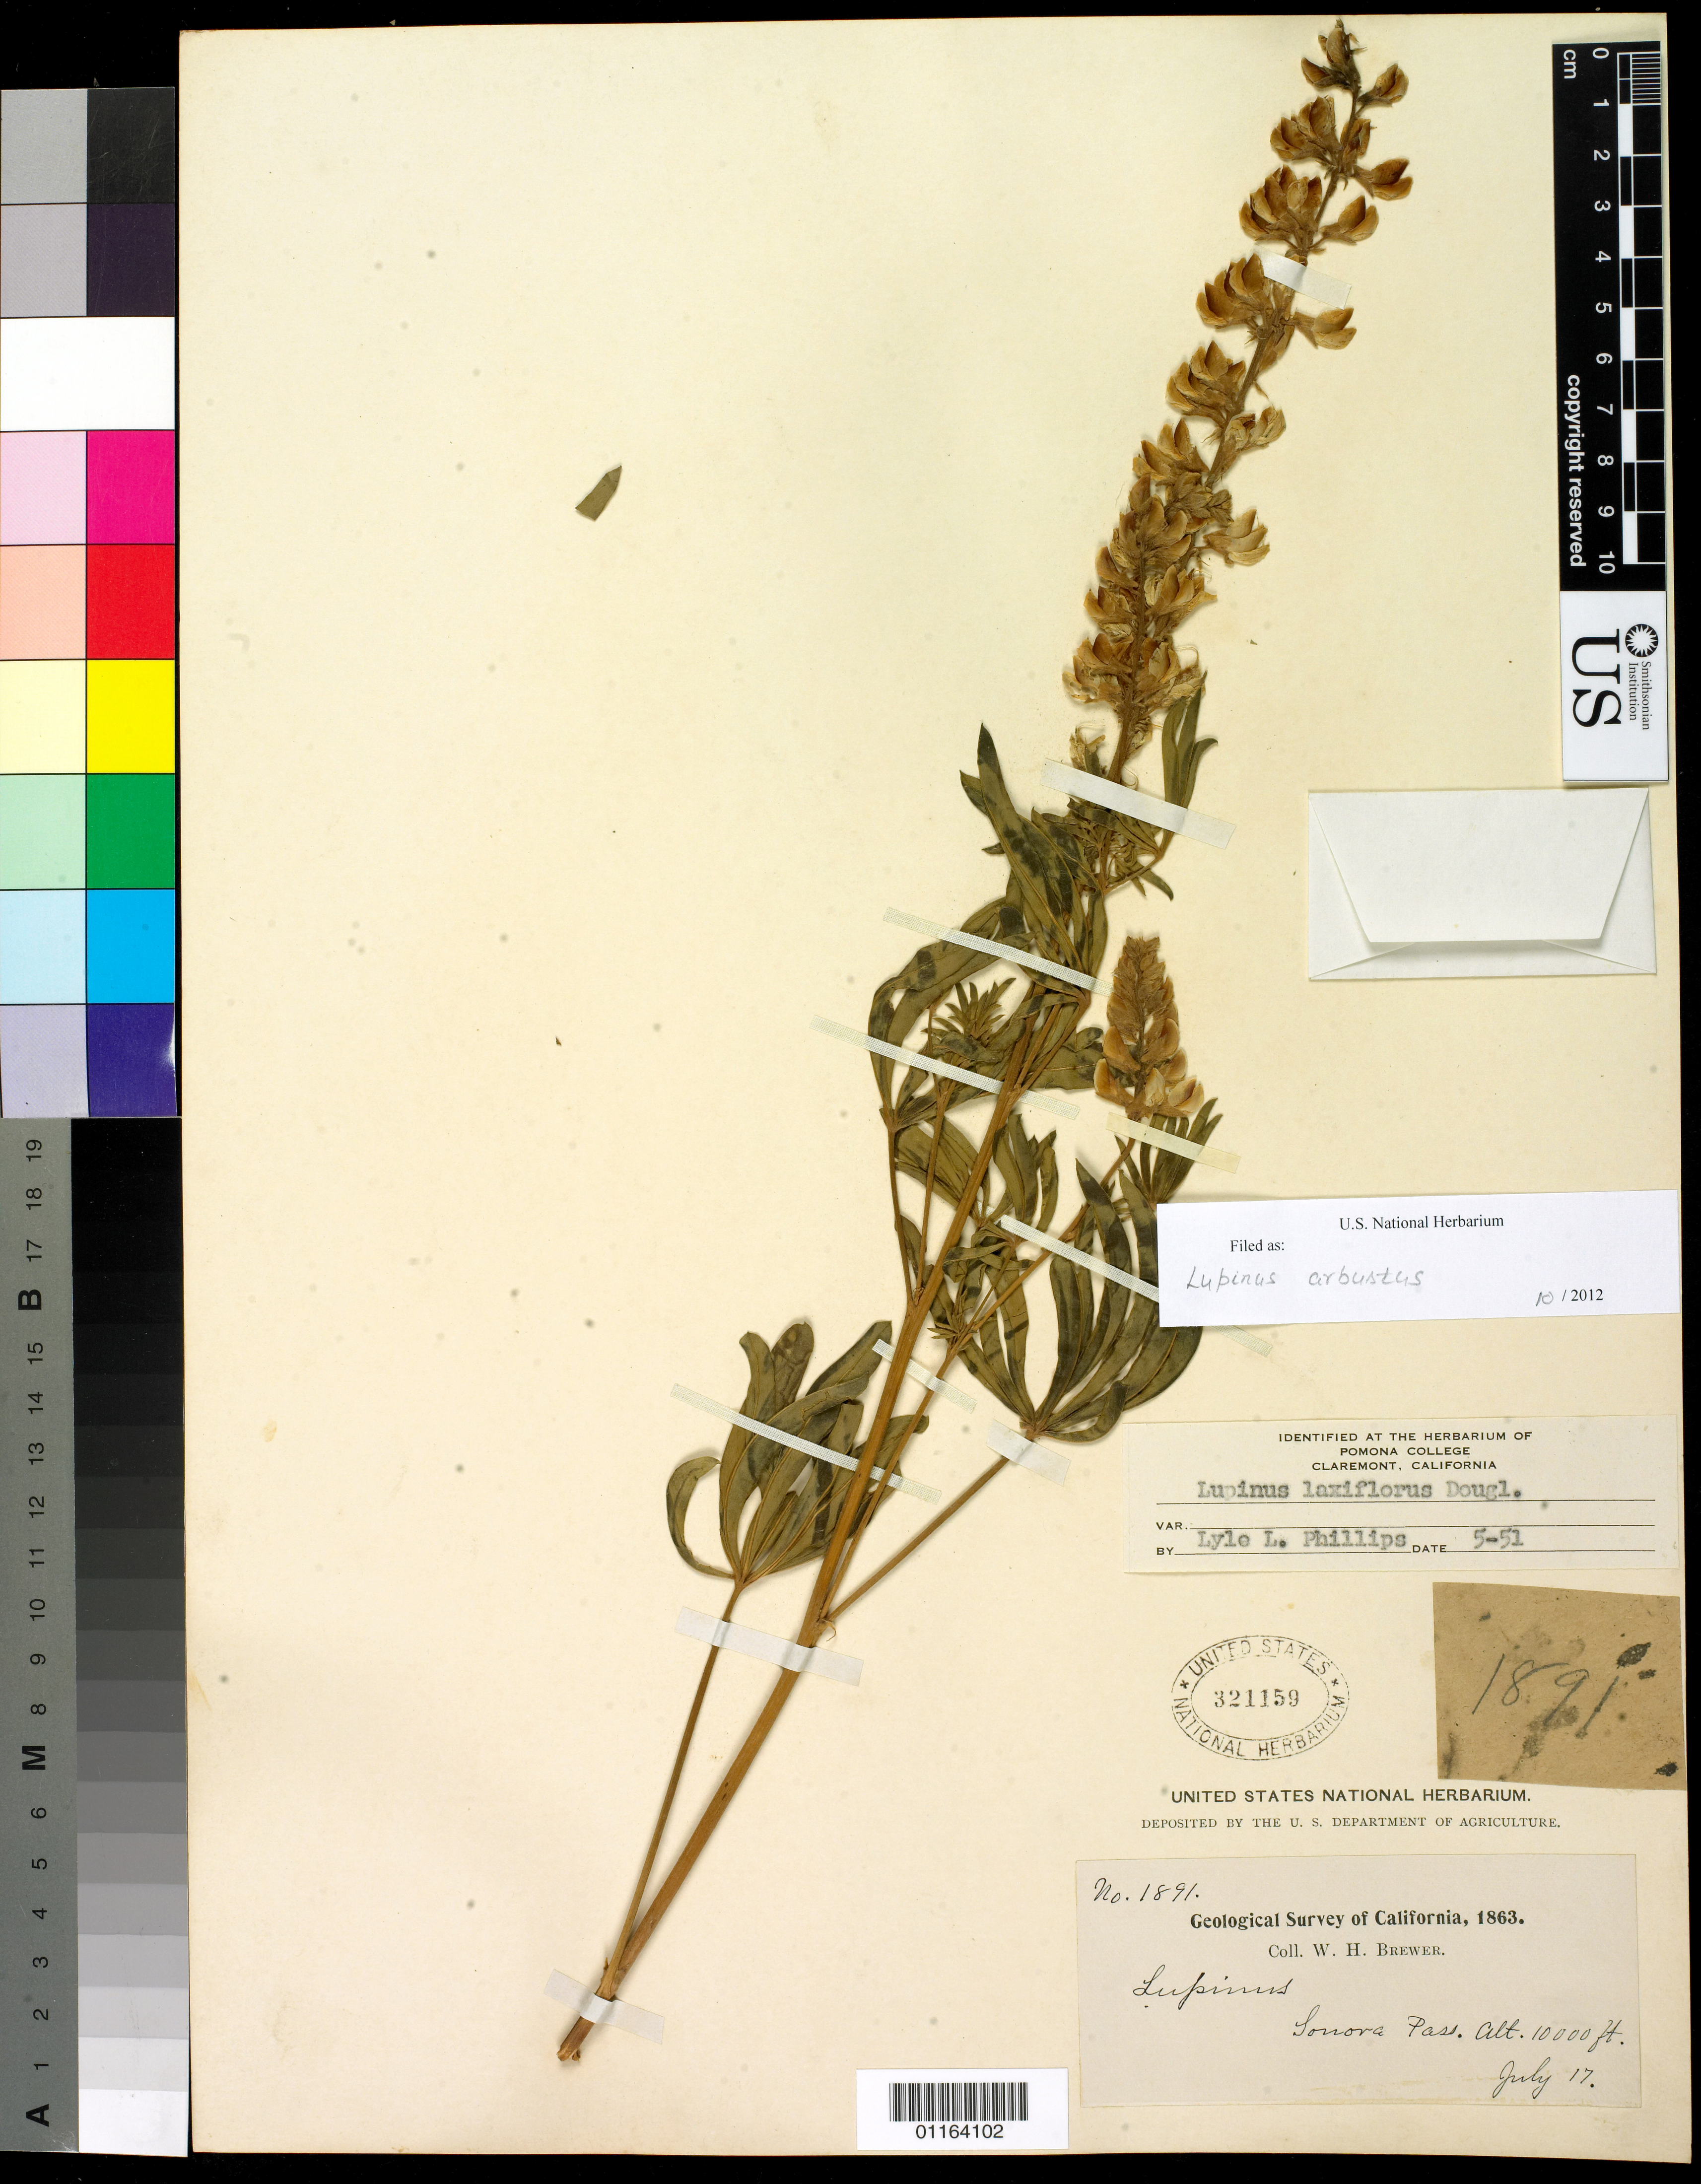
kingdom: Plantae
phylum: Tracheophyta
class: Magnoliopsida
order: Fabales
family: Fabaceae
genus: Lupinus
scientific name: Lupinus arbustus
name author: Lindl.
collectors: W. H. Brewer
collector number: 1891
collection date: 1863-07-17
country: United States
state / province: California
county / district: Mono/Tuolumne/Alpine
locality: Sonora Pass.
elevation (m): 3048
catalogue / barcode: US 321159